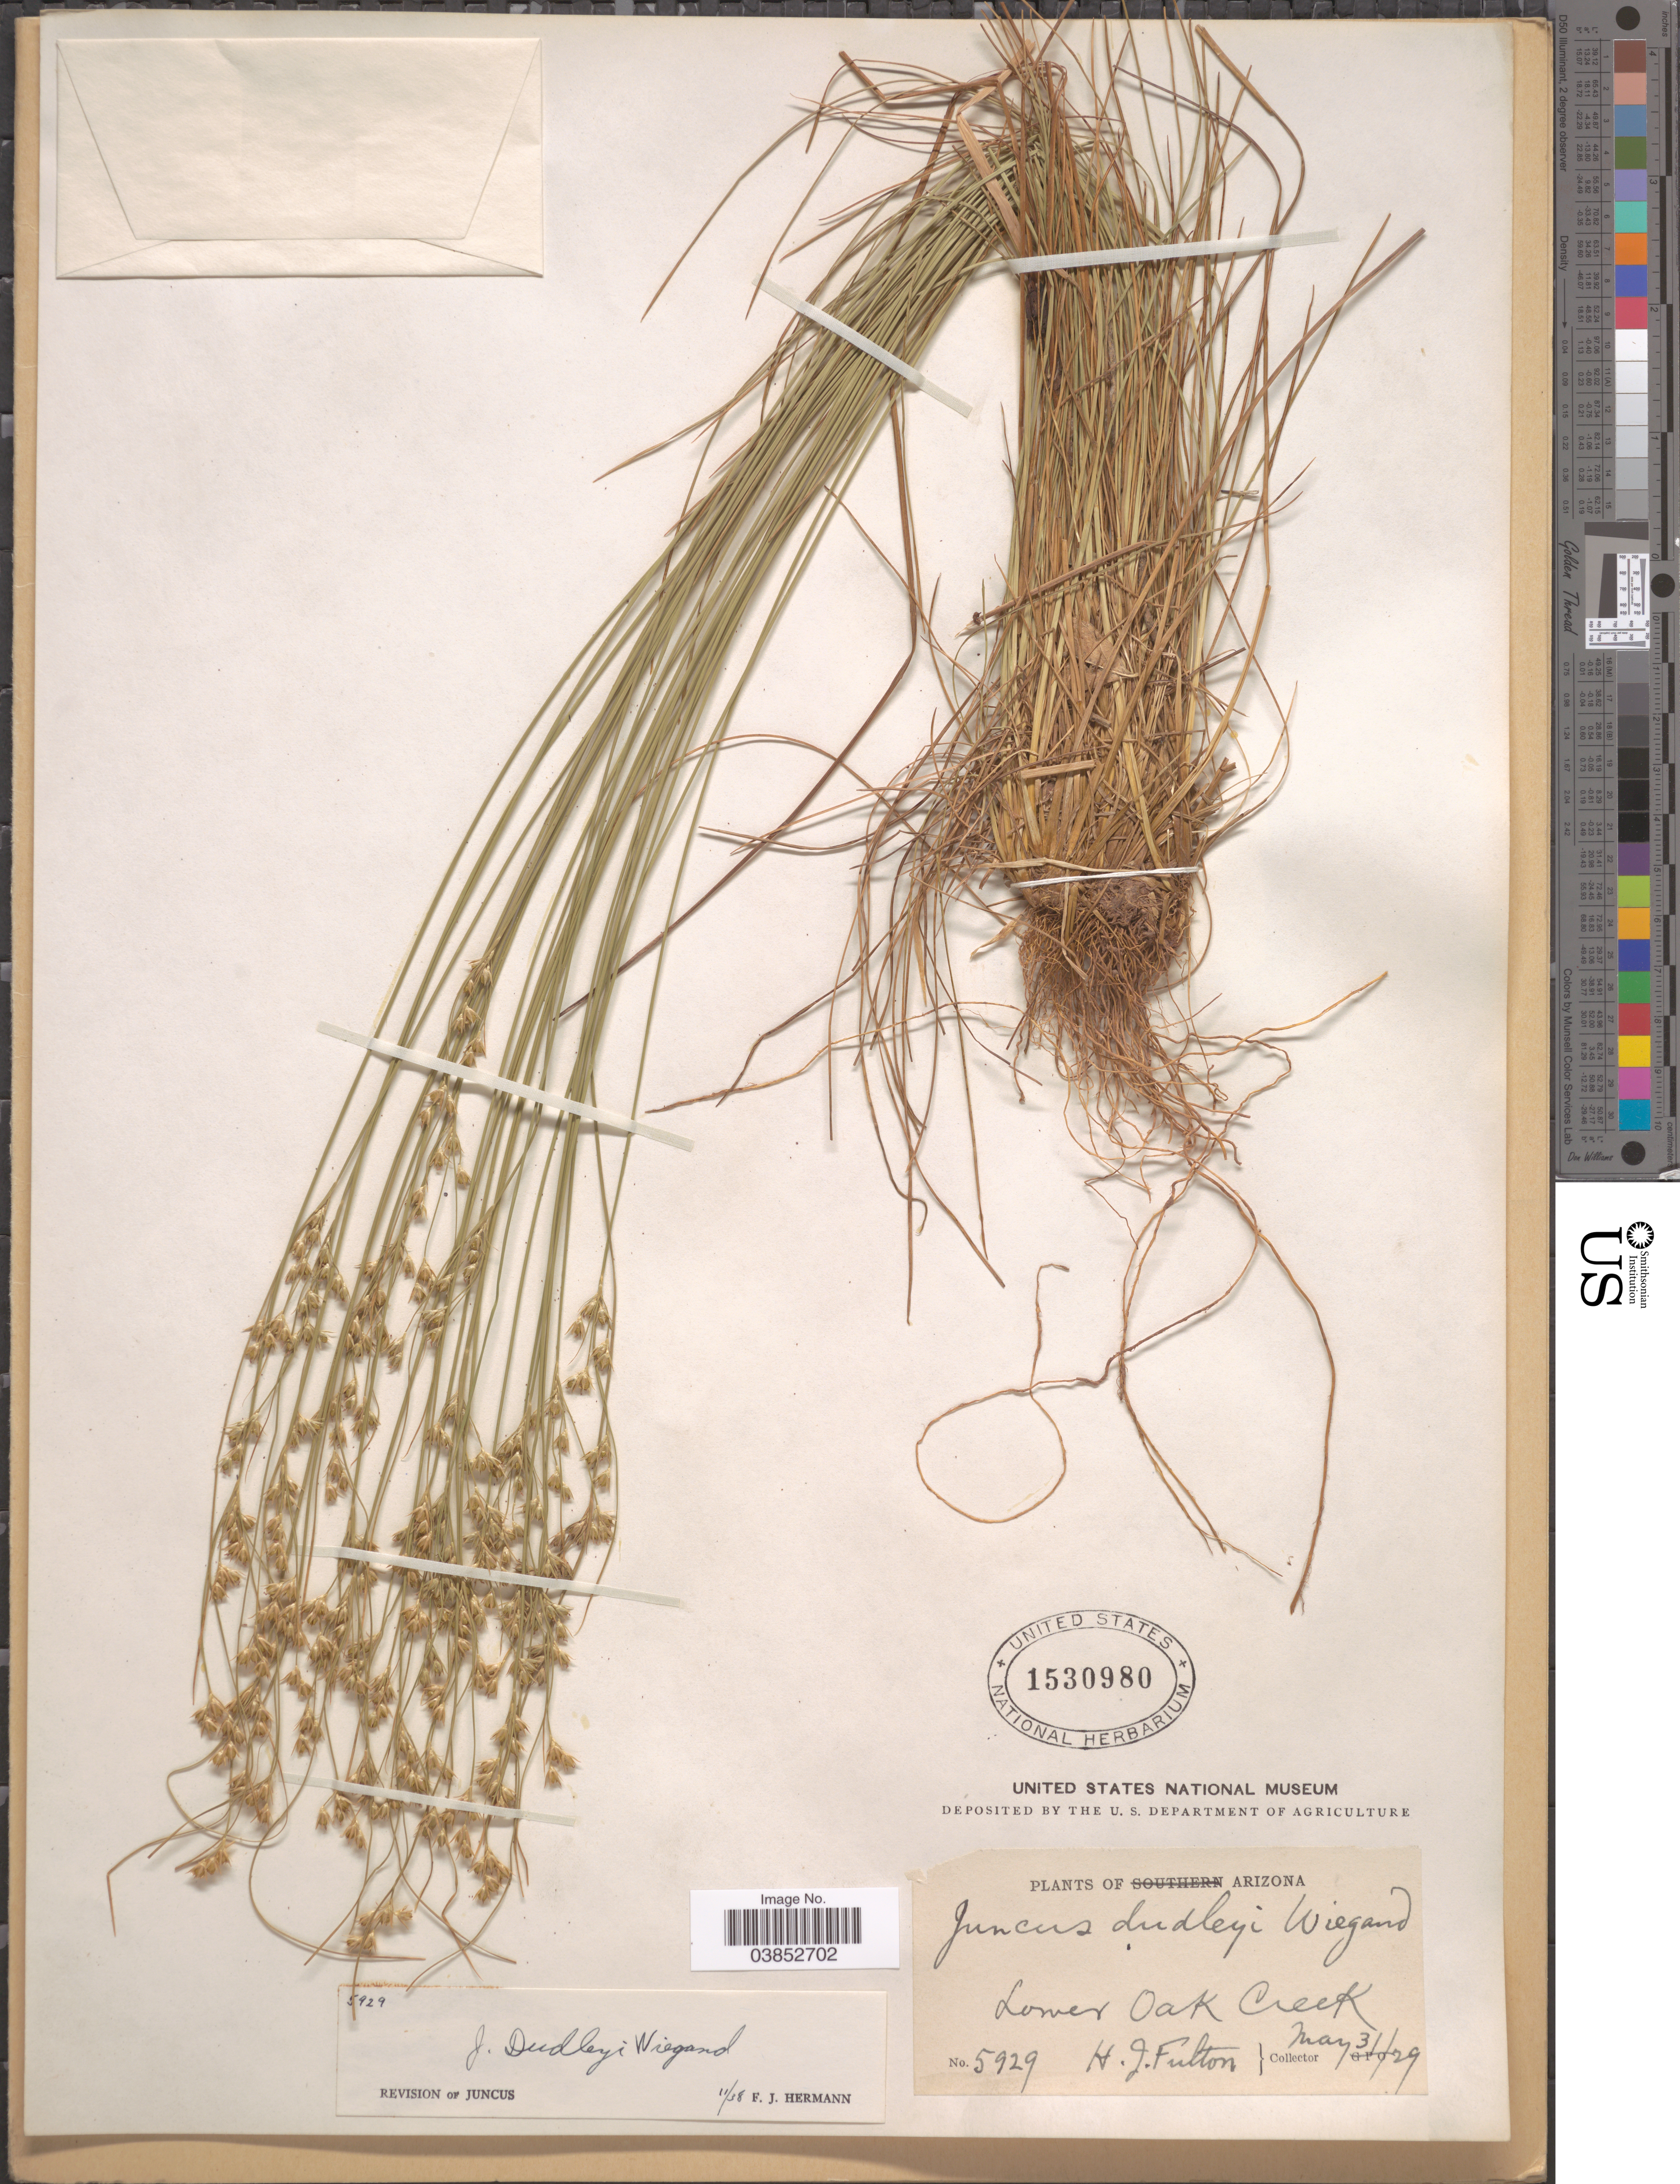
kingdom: Plantae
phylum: Tracheophyta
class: Liliopsida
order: Poales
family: Juncaceae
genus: Juncus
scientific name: Juncus dudleyi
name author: Wiegand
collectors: H. Fulton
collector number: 5929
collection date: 1929-05-31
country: United States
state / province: Arizona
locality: Lower Oak Creek.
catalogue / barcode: US 1530980